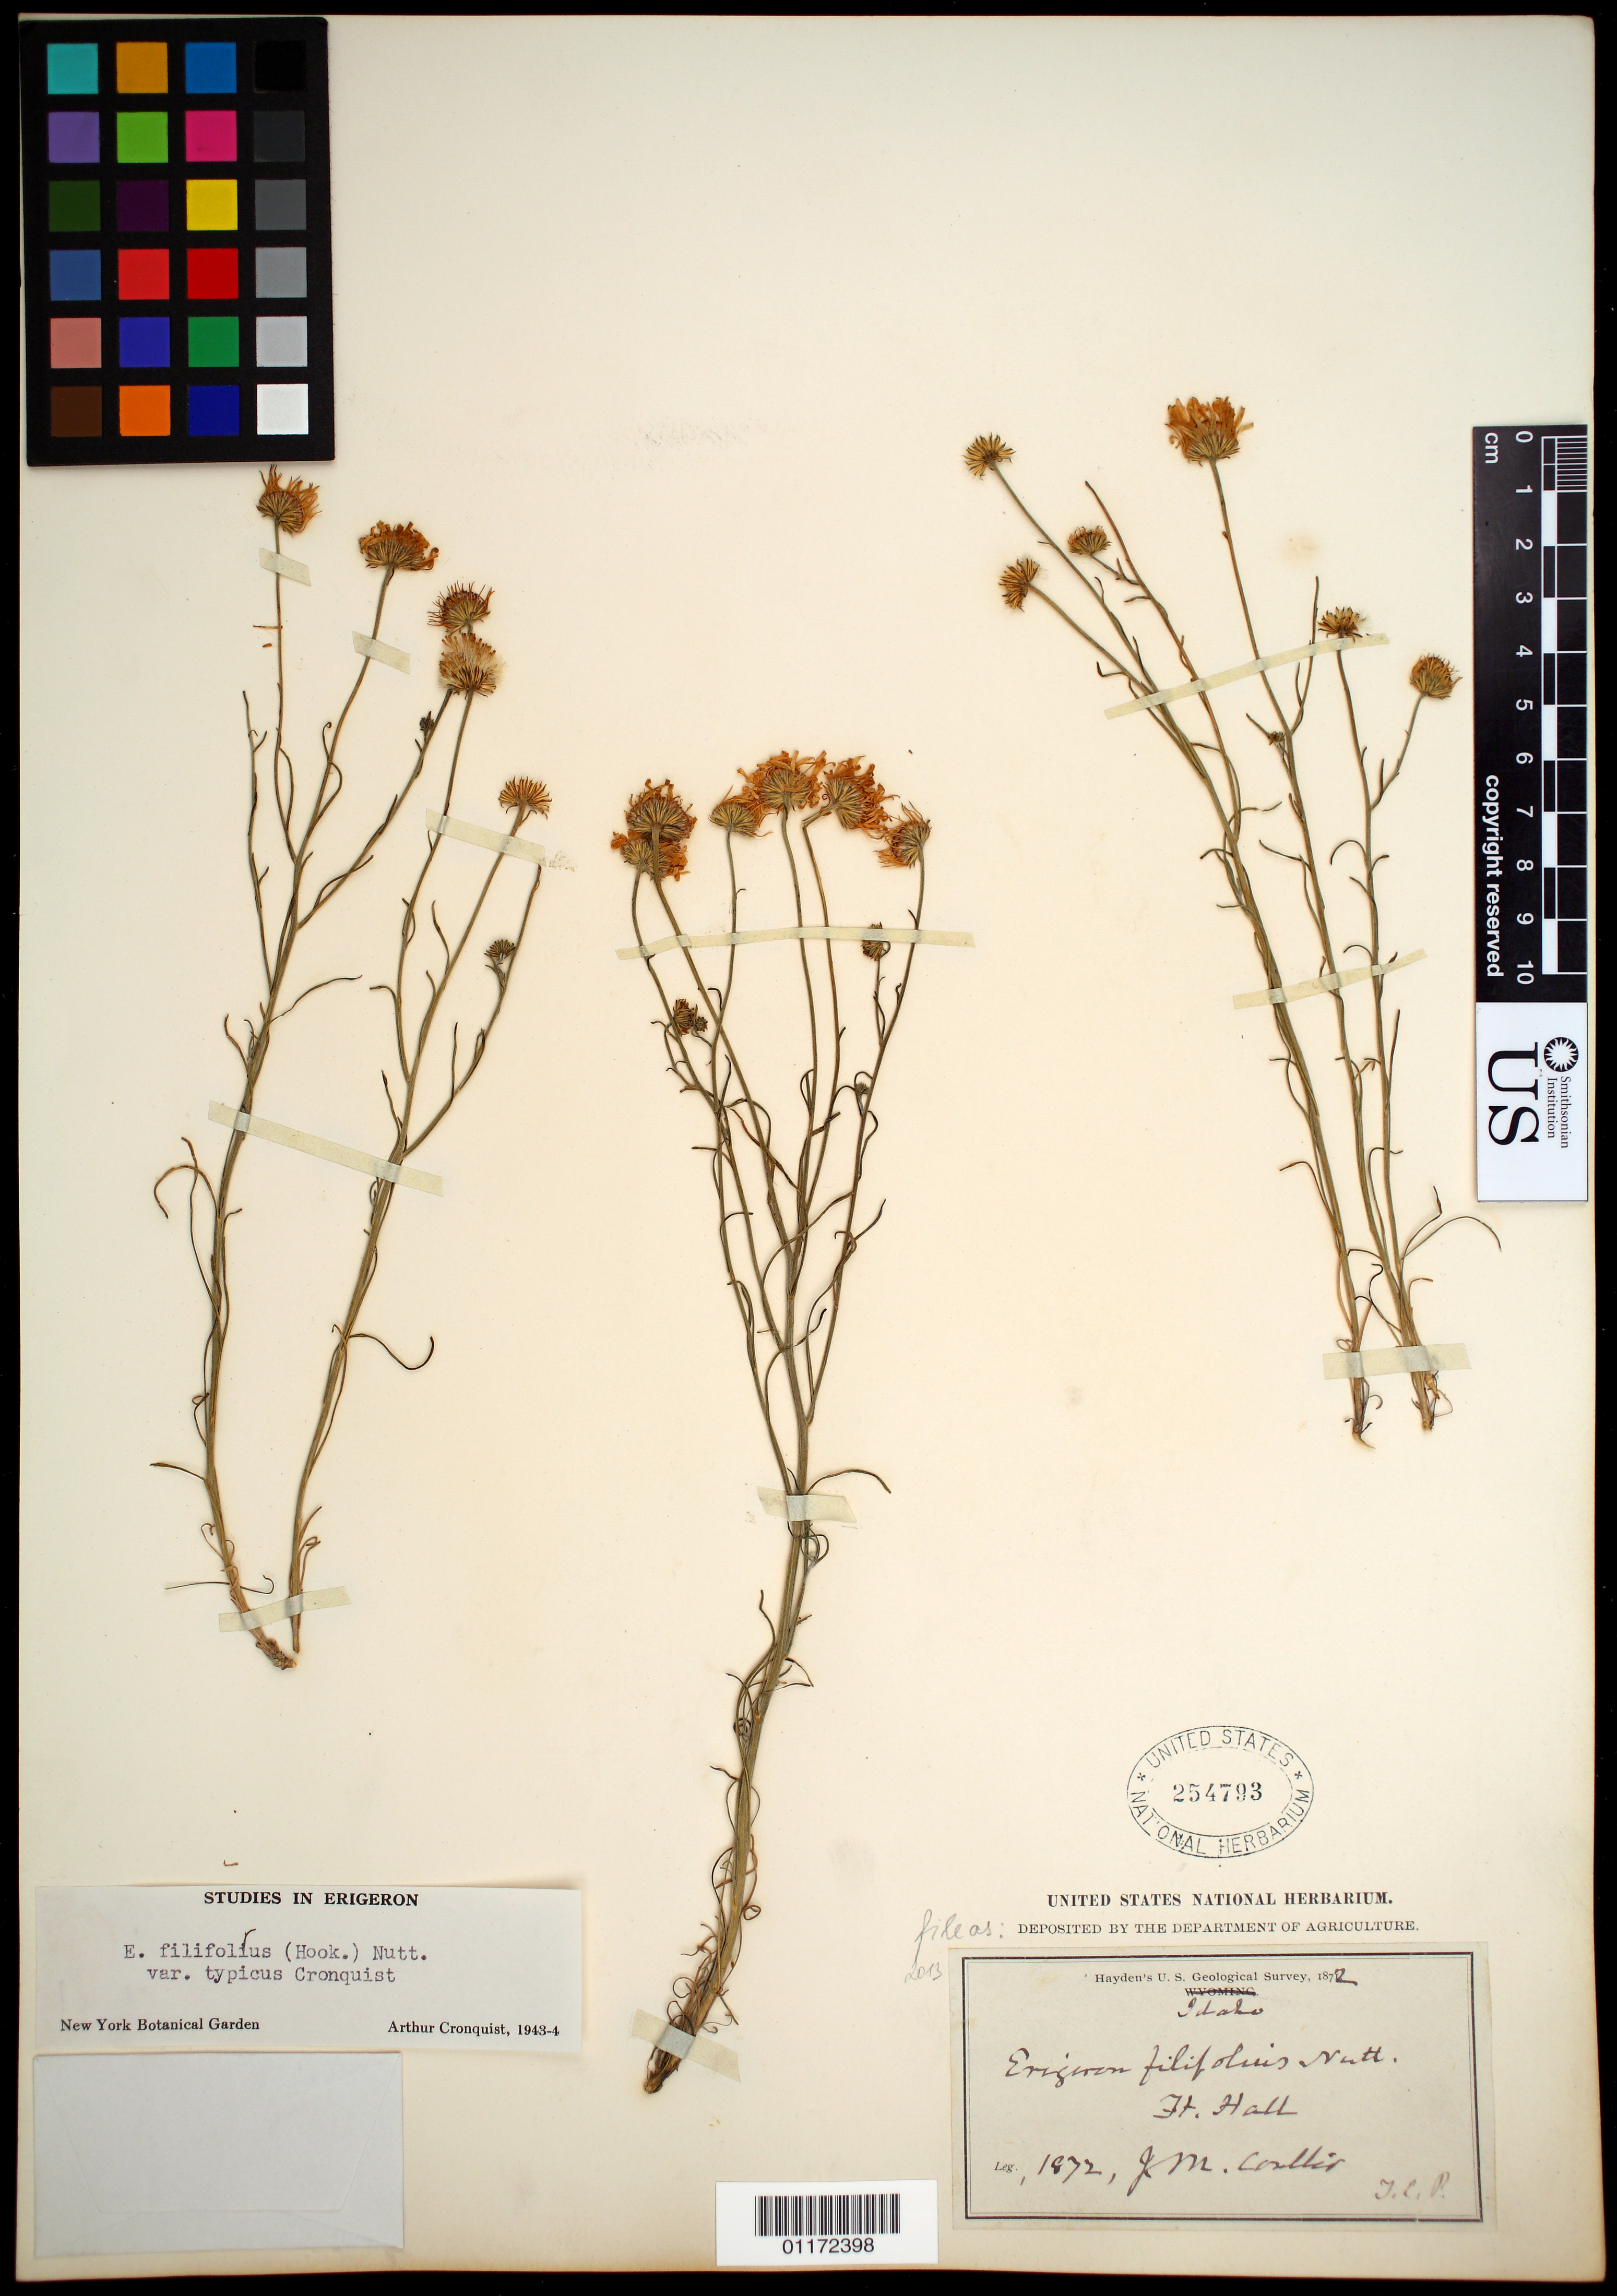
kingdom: Plantae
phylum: Tracheophyta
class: Magnoliopsida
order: Asterales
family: Asteraceae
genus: Erigeron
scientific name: Erigeron filifolius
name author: (Hook.) Nutt.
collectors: J. M. Coulter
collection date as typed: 1872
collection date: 1872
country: United States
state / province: Idaho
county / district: Bingham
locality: Ft. Hall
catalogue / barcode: US 254793